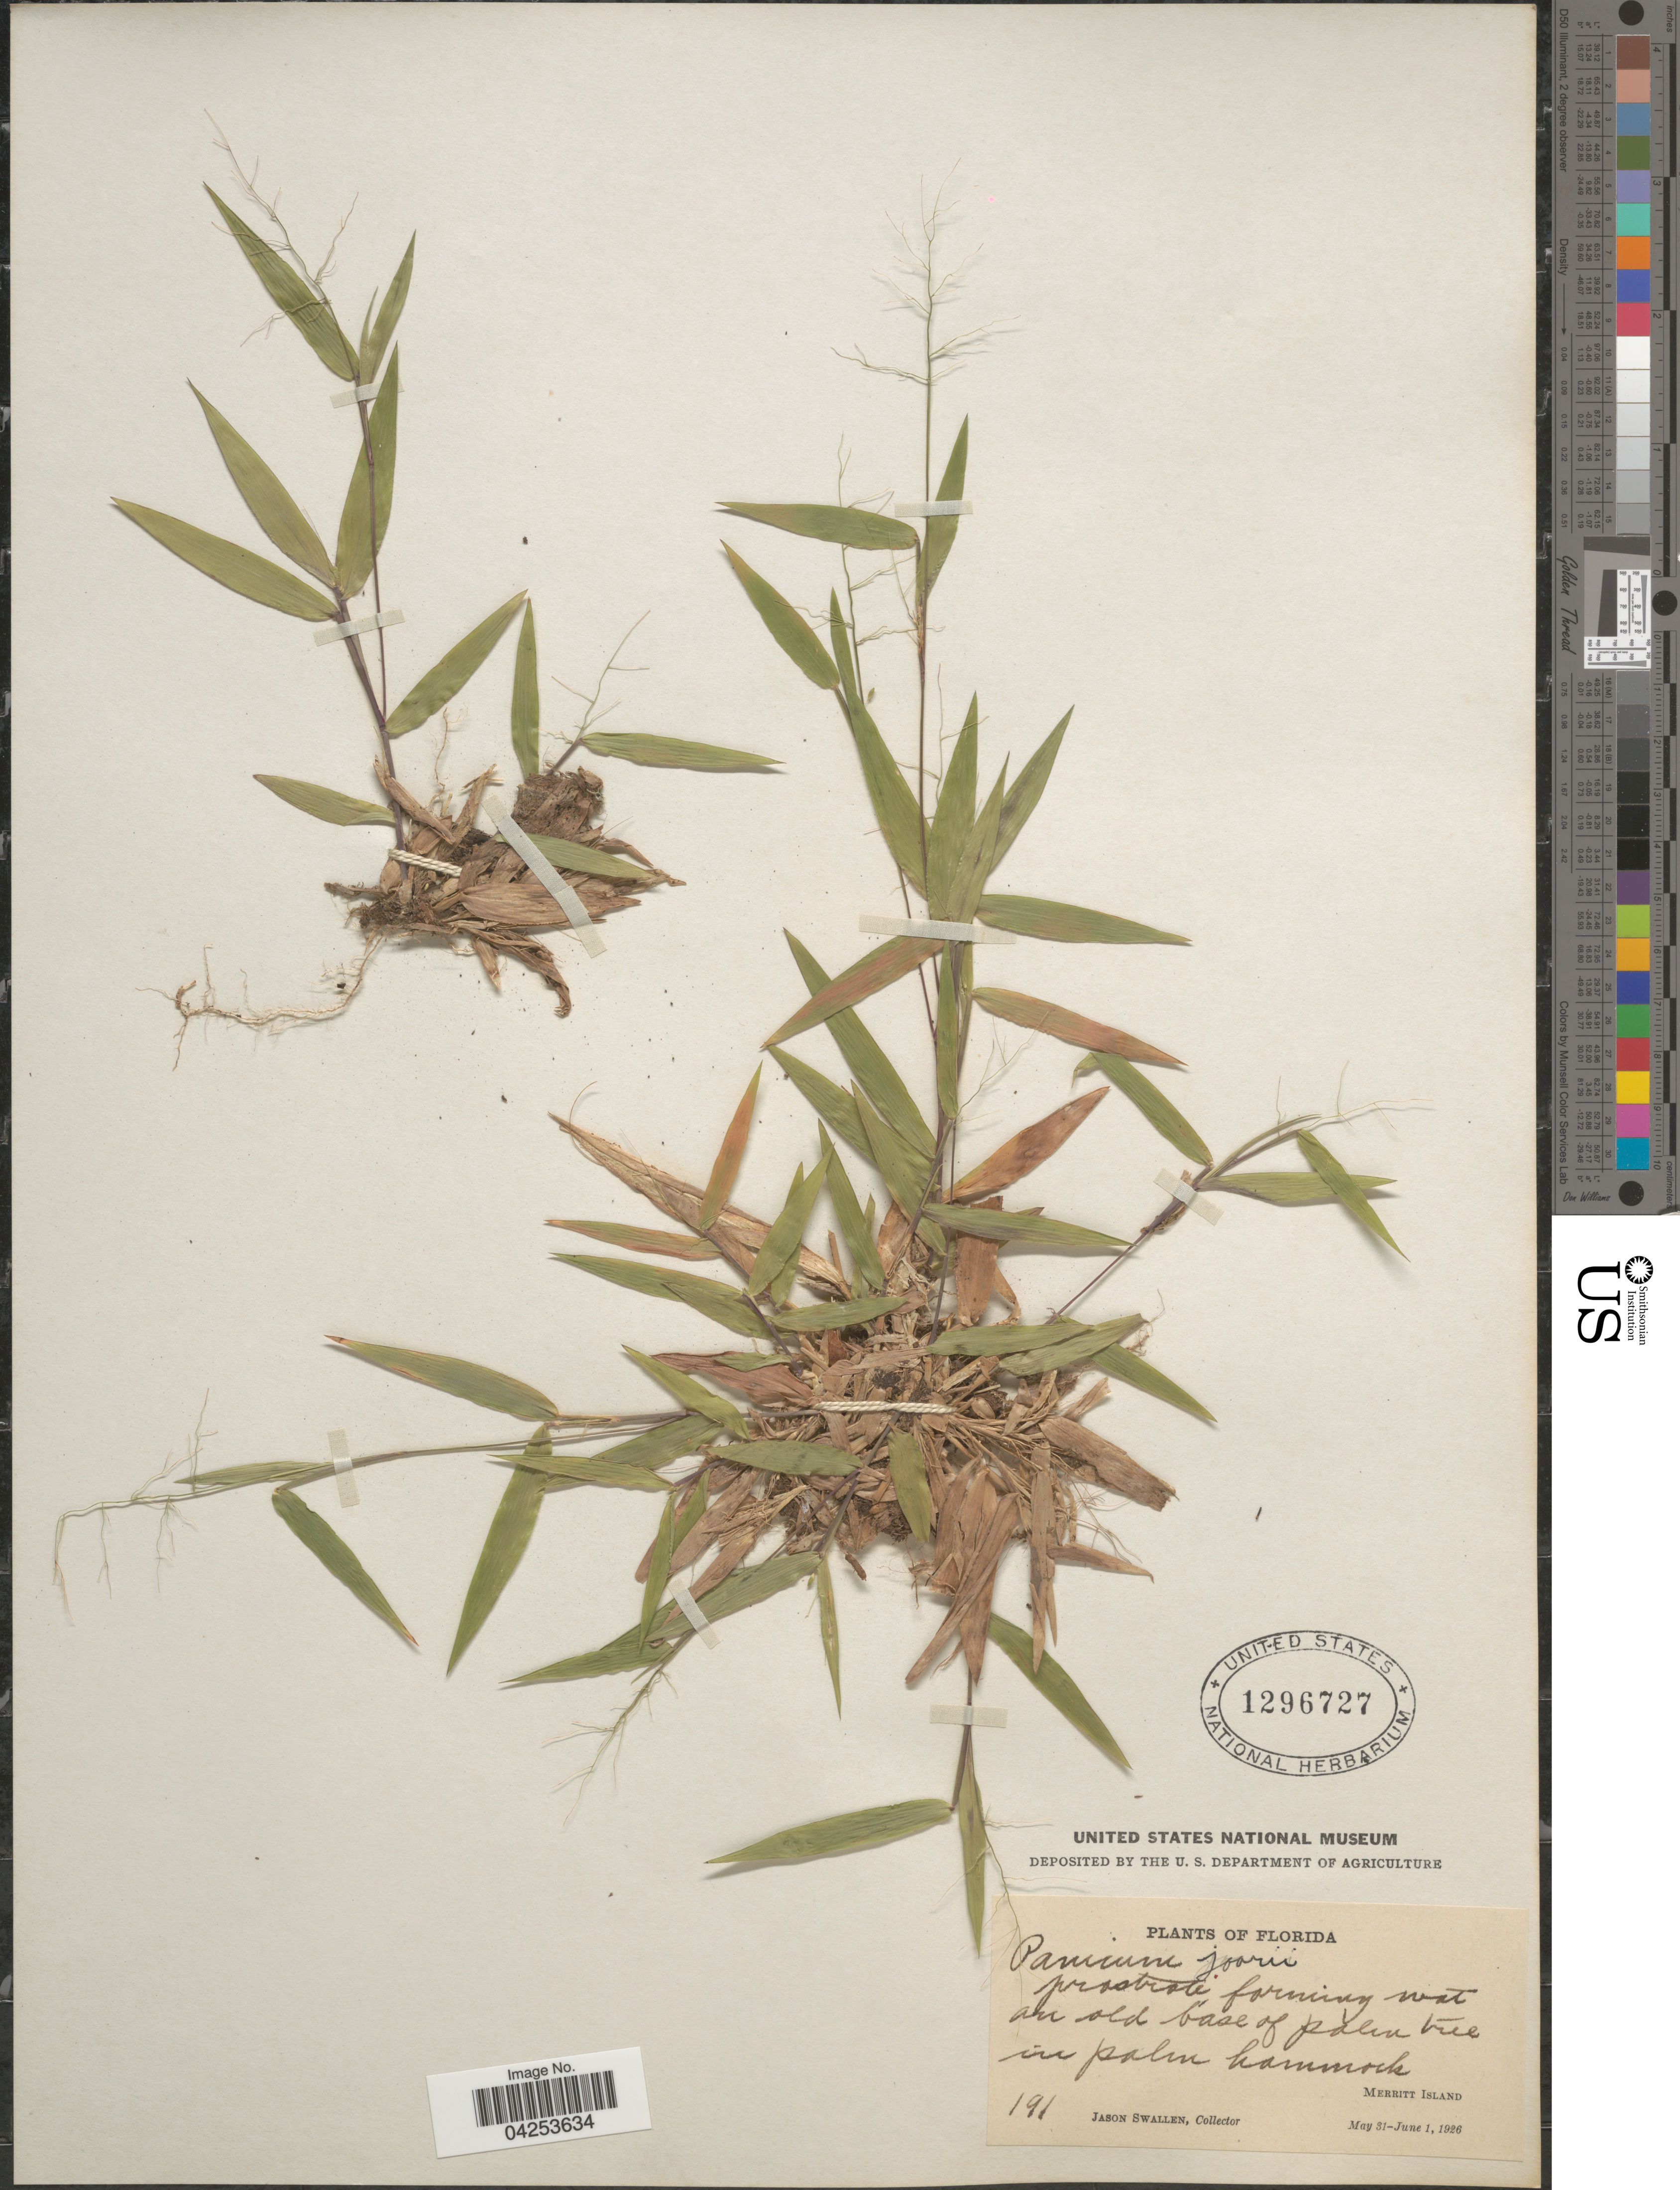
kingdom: Plantae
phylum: Tracheophyta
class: Liliopsida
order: Poales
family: Poaceae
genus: Dichanthelium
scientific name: Dichanthelium commutatum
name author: (Schult.) Gould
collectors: J. R. Swallen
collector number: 191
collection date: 1926-05-31/1926-06-01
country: United States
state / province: Florida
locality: An old base of palm tree in palm hammock. Merritt Island.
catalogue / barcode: US 1296727